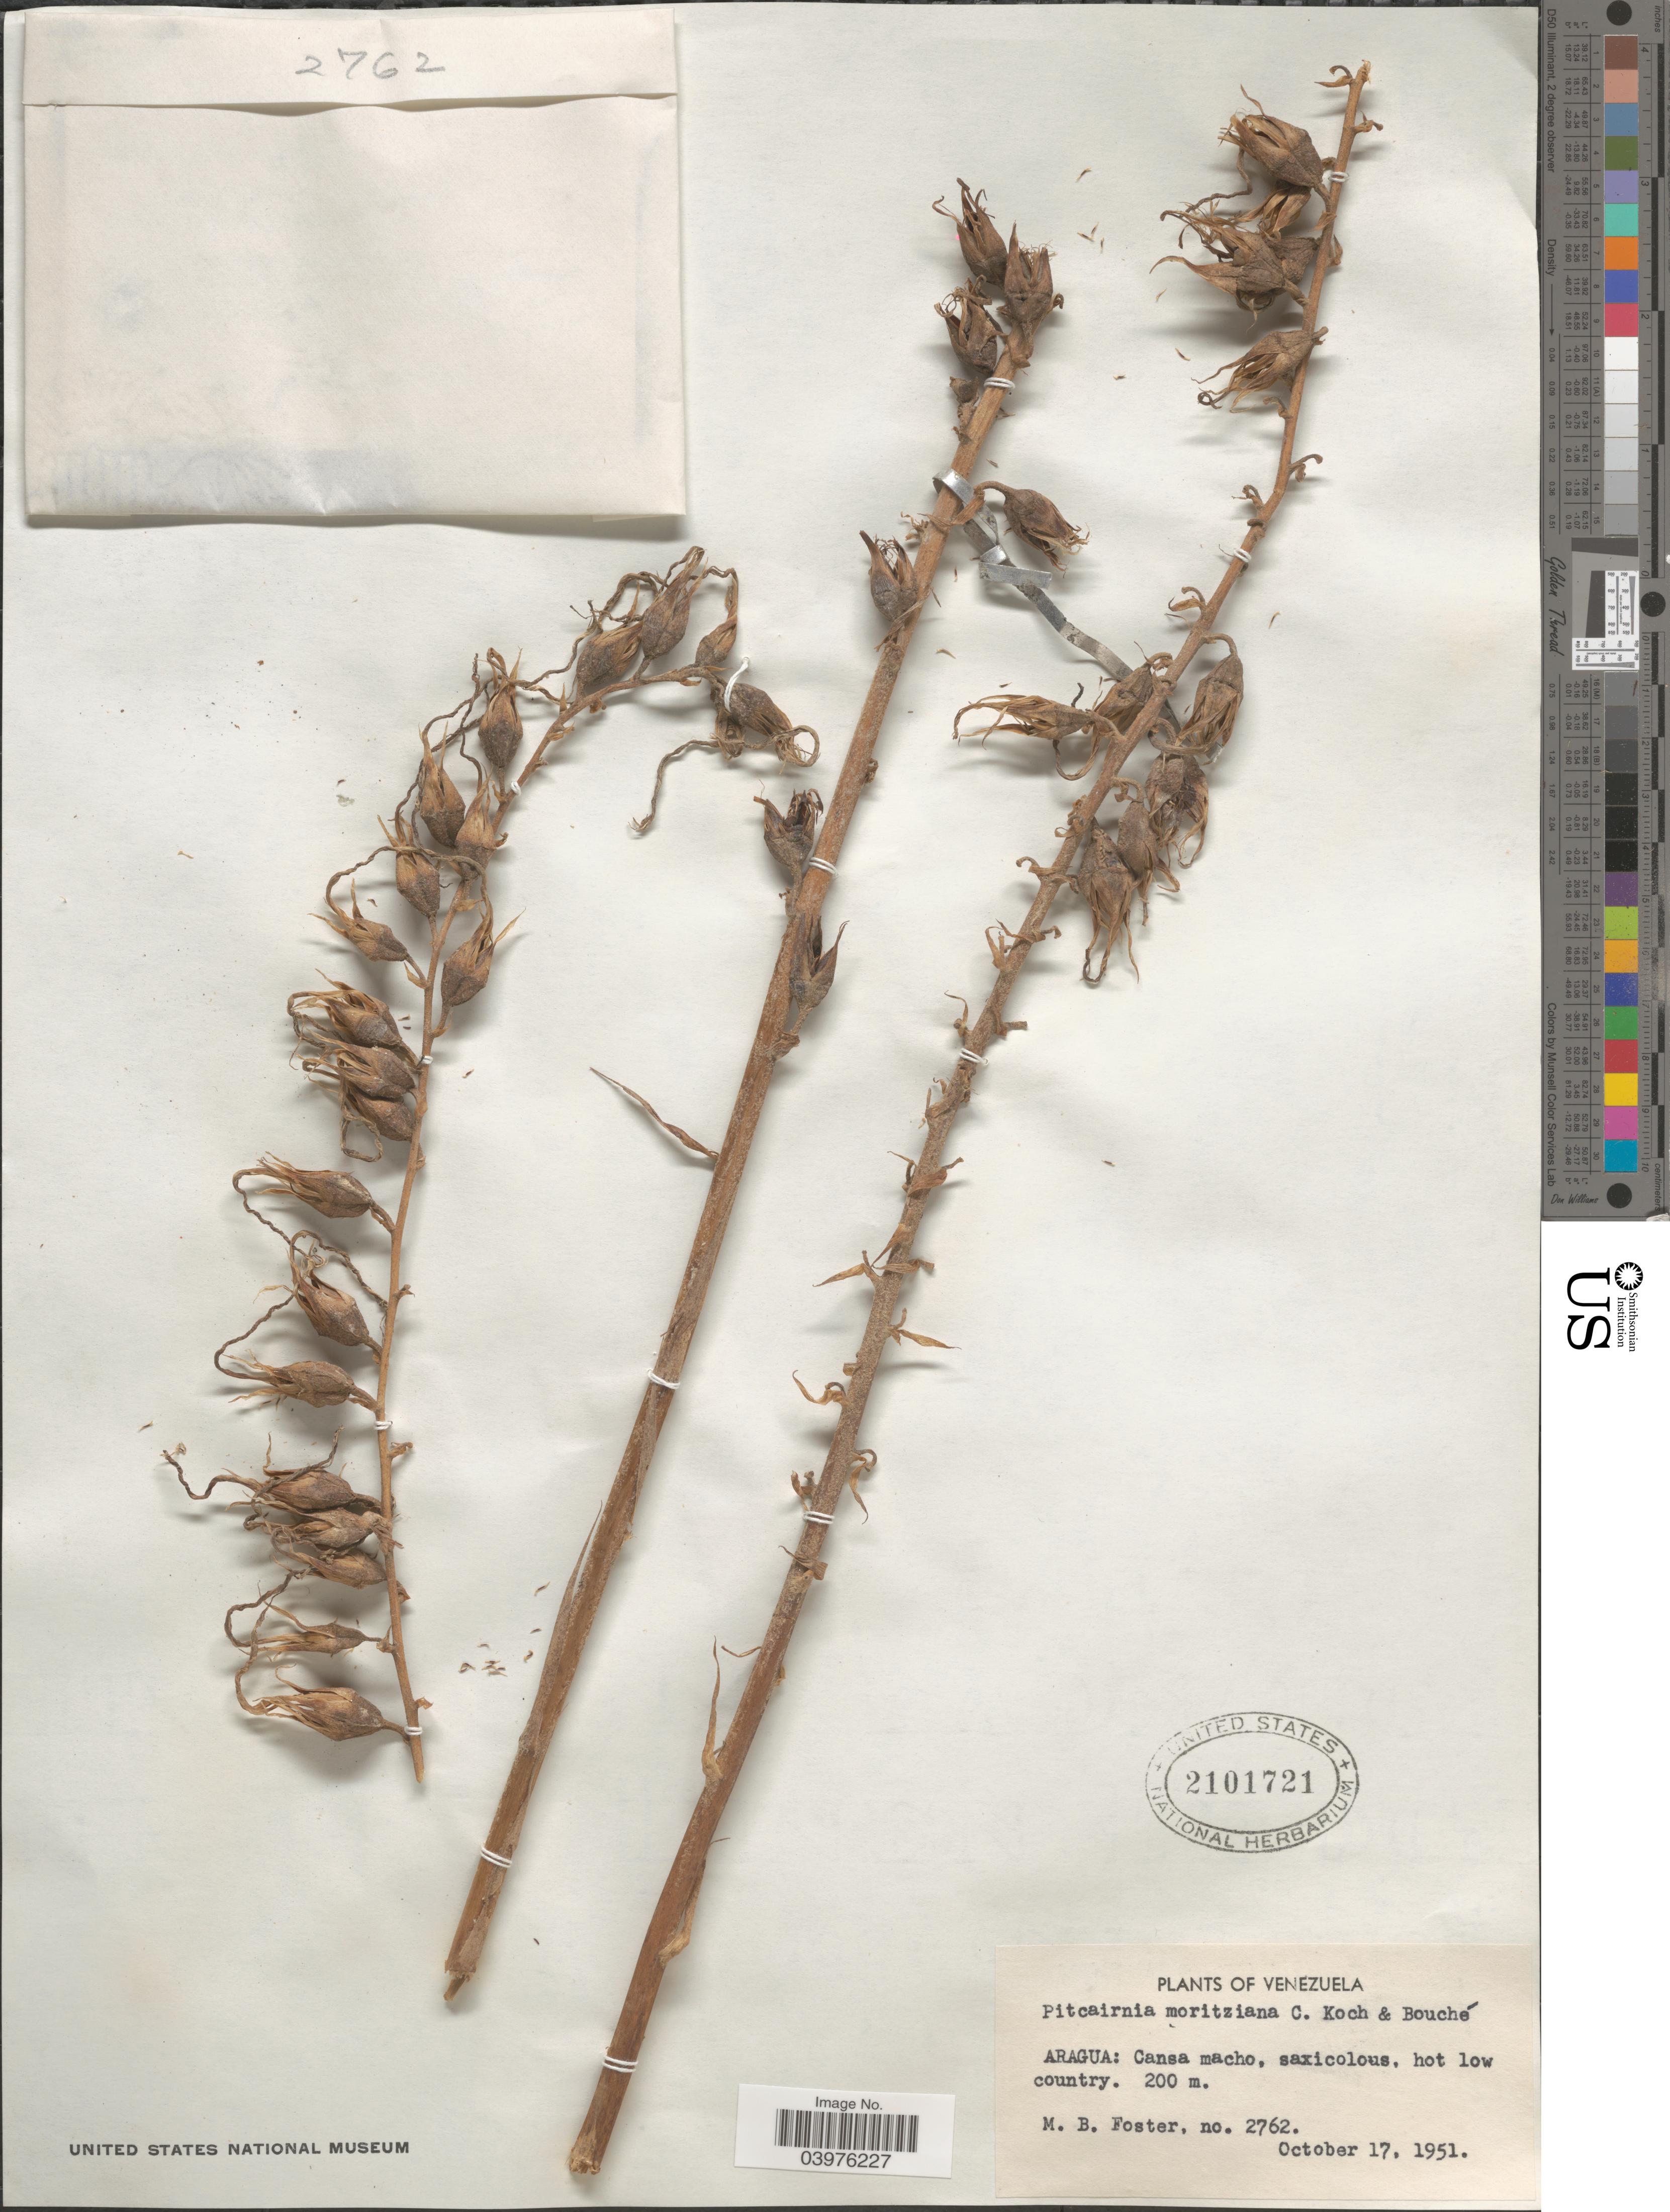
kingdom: Plantae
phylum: Tracheophyta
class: Liliopsida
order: Poales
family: Bromeliaceae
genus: Pitcairnia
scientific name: Pitcairnia moritziana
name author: K. Koch & C.D. Bouché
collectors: M. B. Foster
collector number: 2762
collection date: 1951-10-17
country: Venezuela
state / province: Aragua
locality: Cansa macho, saxicolous, hot low country.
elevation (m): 200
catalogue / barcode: US 2101721